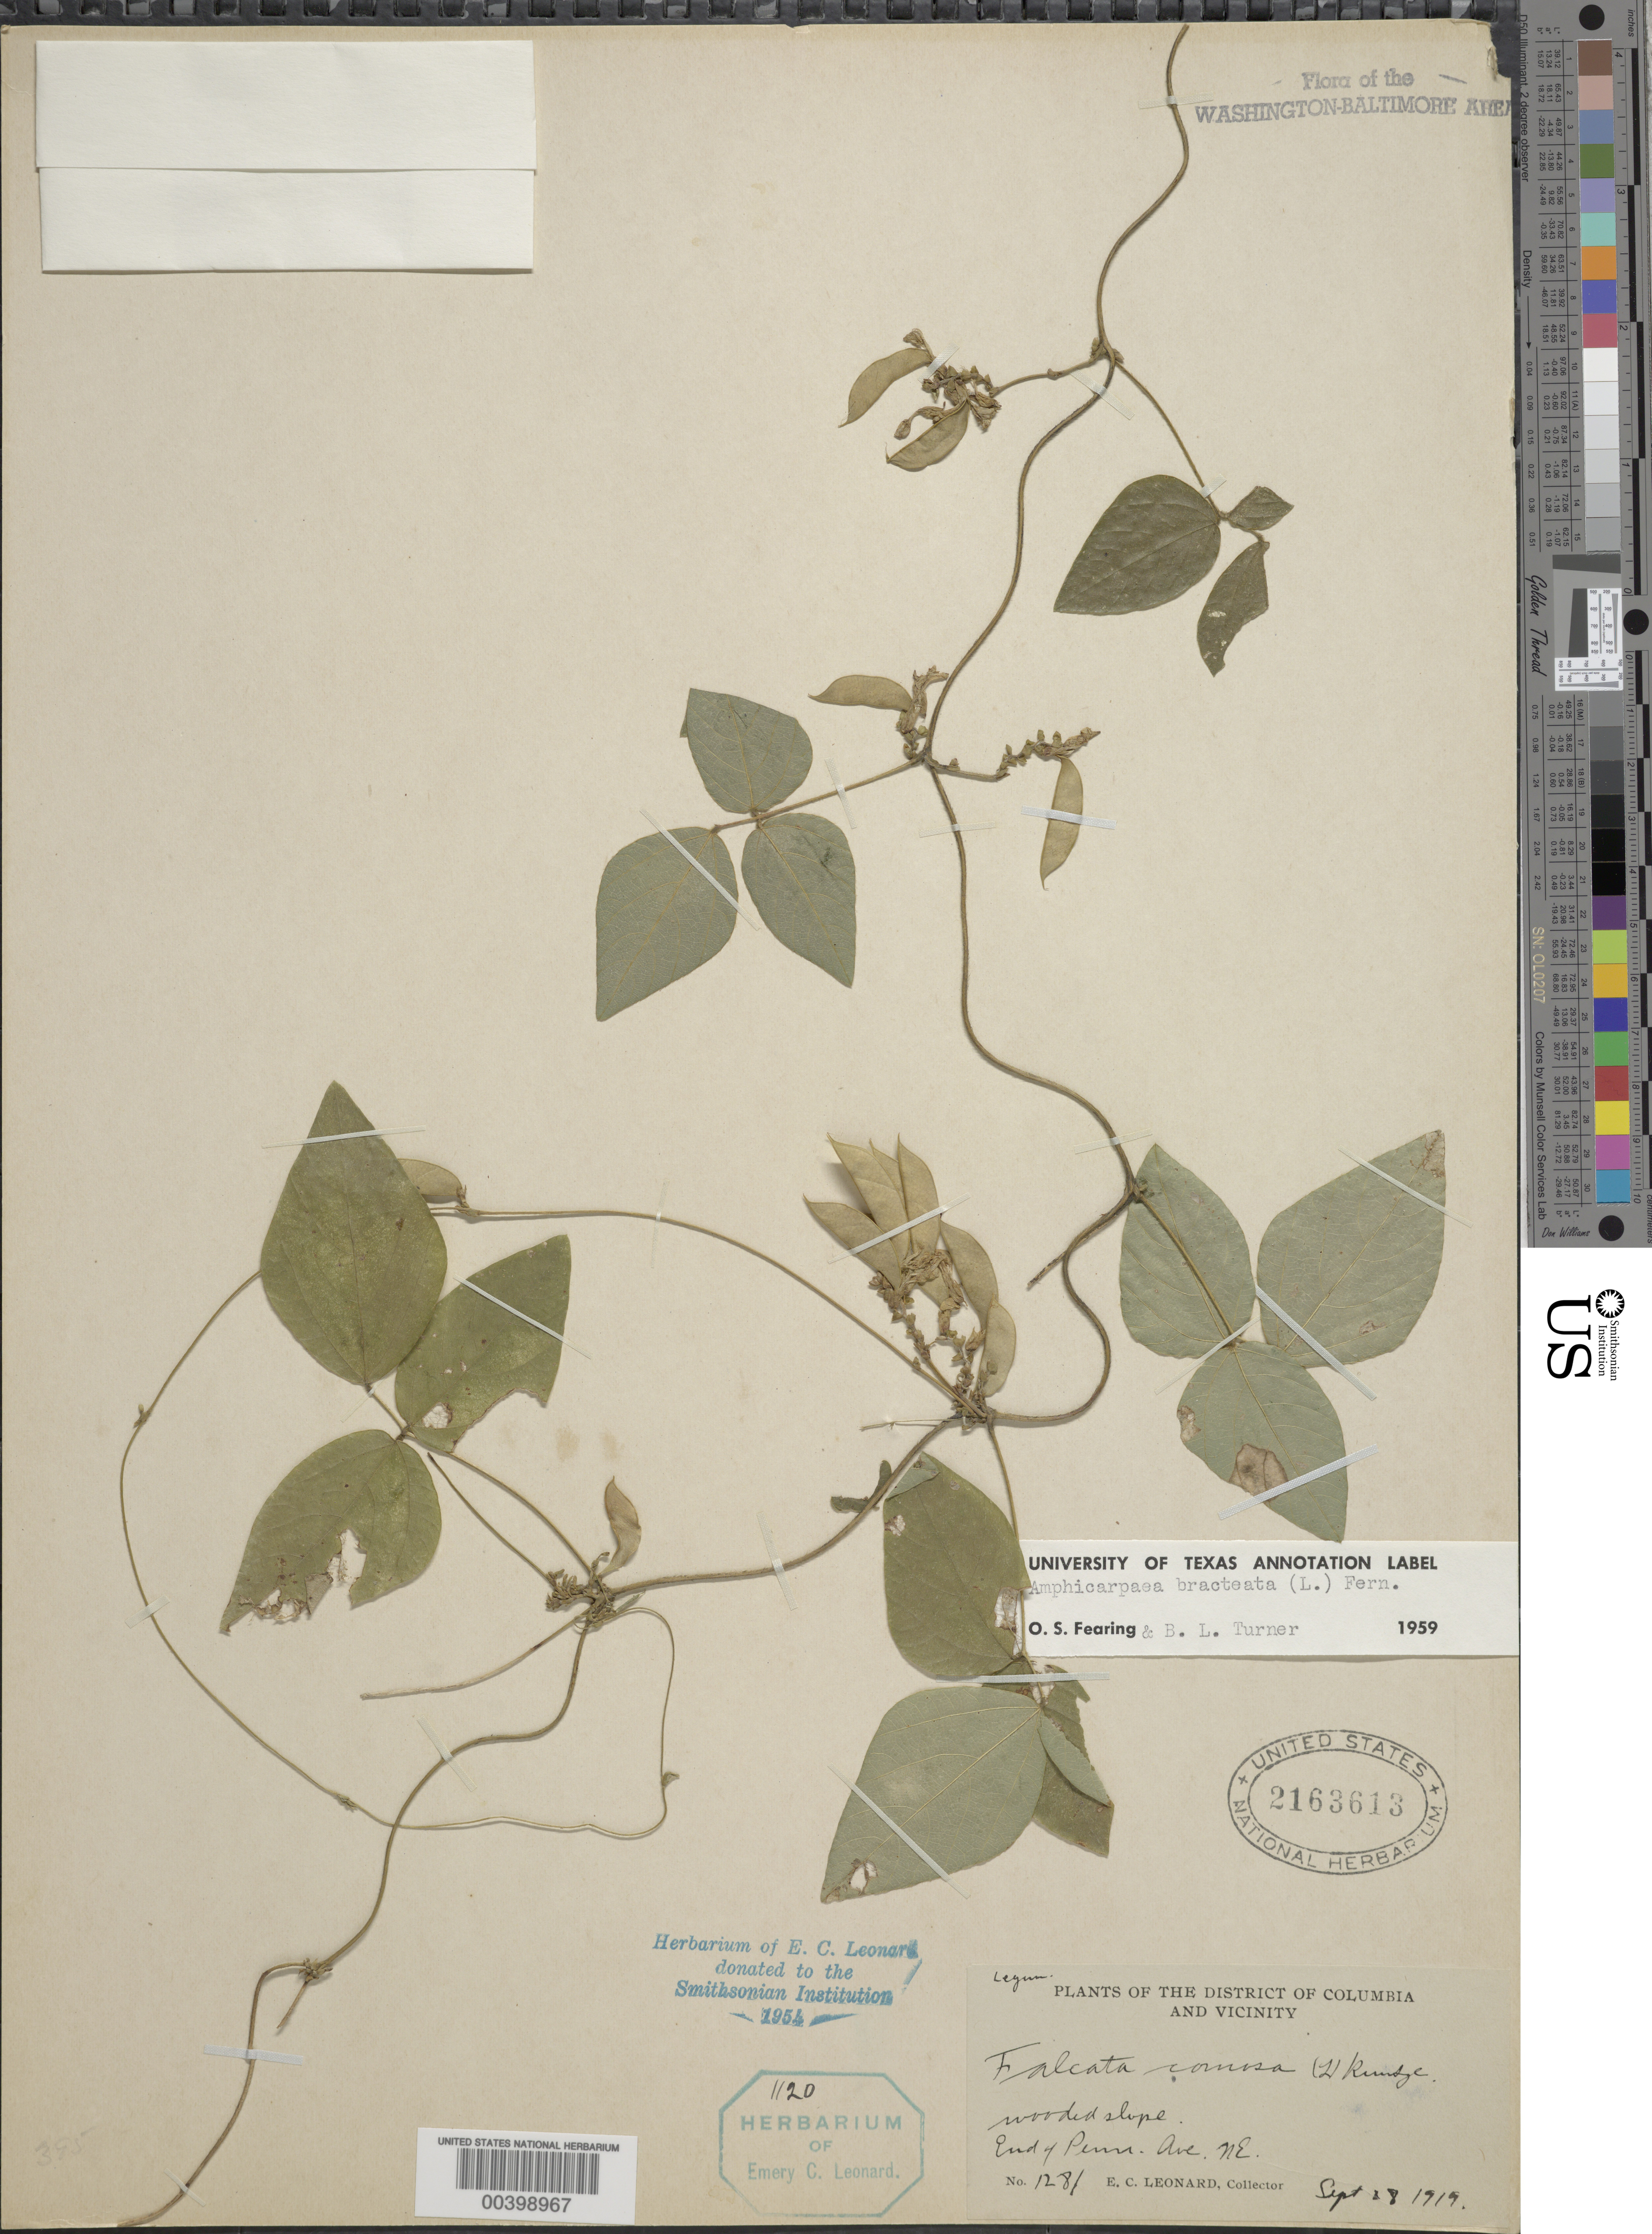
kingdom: Plantae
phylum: Tracheophyta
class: Magnoliopsida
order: Fabales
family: Fabaceae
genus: Amphicarpaea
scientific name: Amphicarpaea bracteata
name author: (L.) Fernald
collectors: E. C. Leonard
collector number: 1281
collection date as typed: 28 Sep 1919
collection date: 1919-09-28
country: United States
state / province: District of Columbia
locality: End of Penn. Avenue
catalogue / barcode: US 2163613